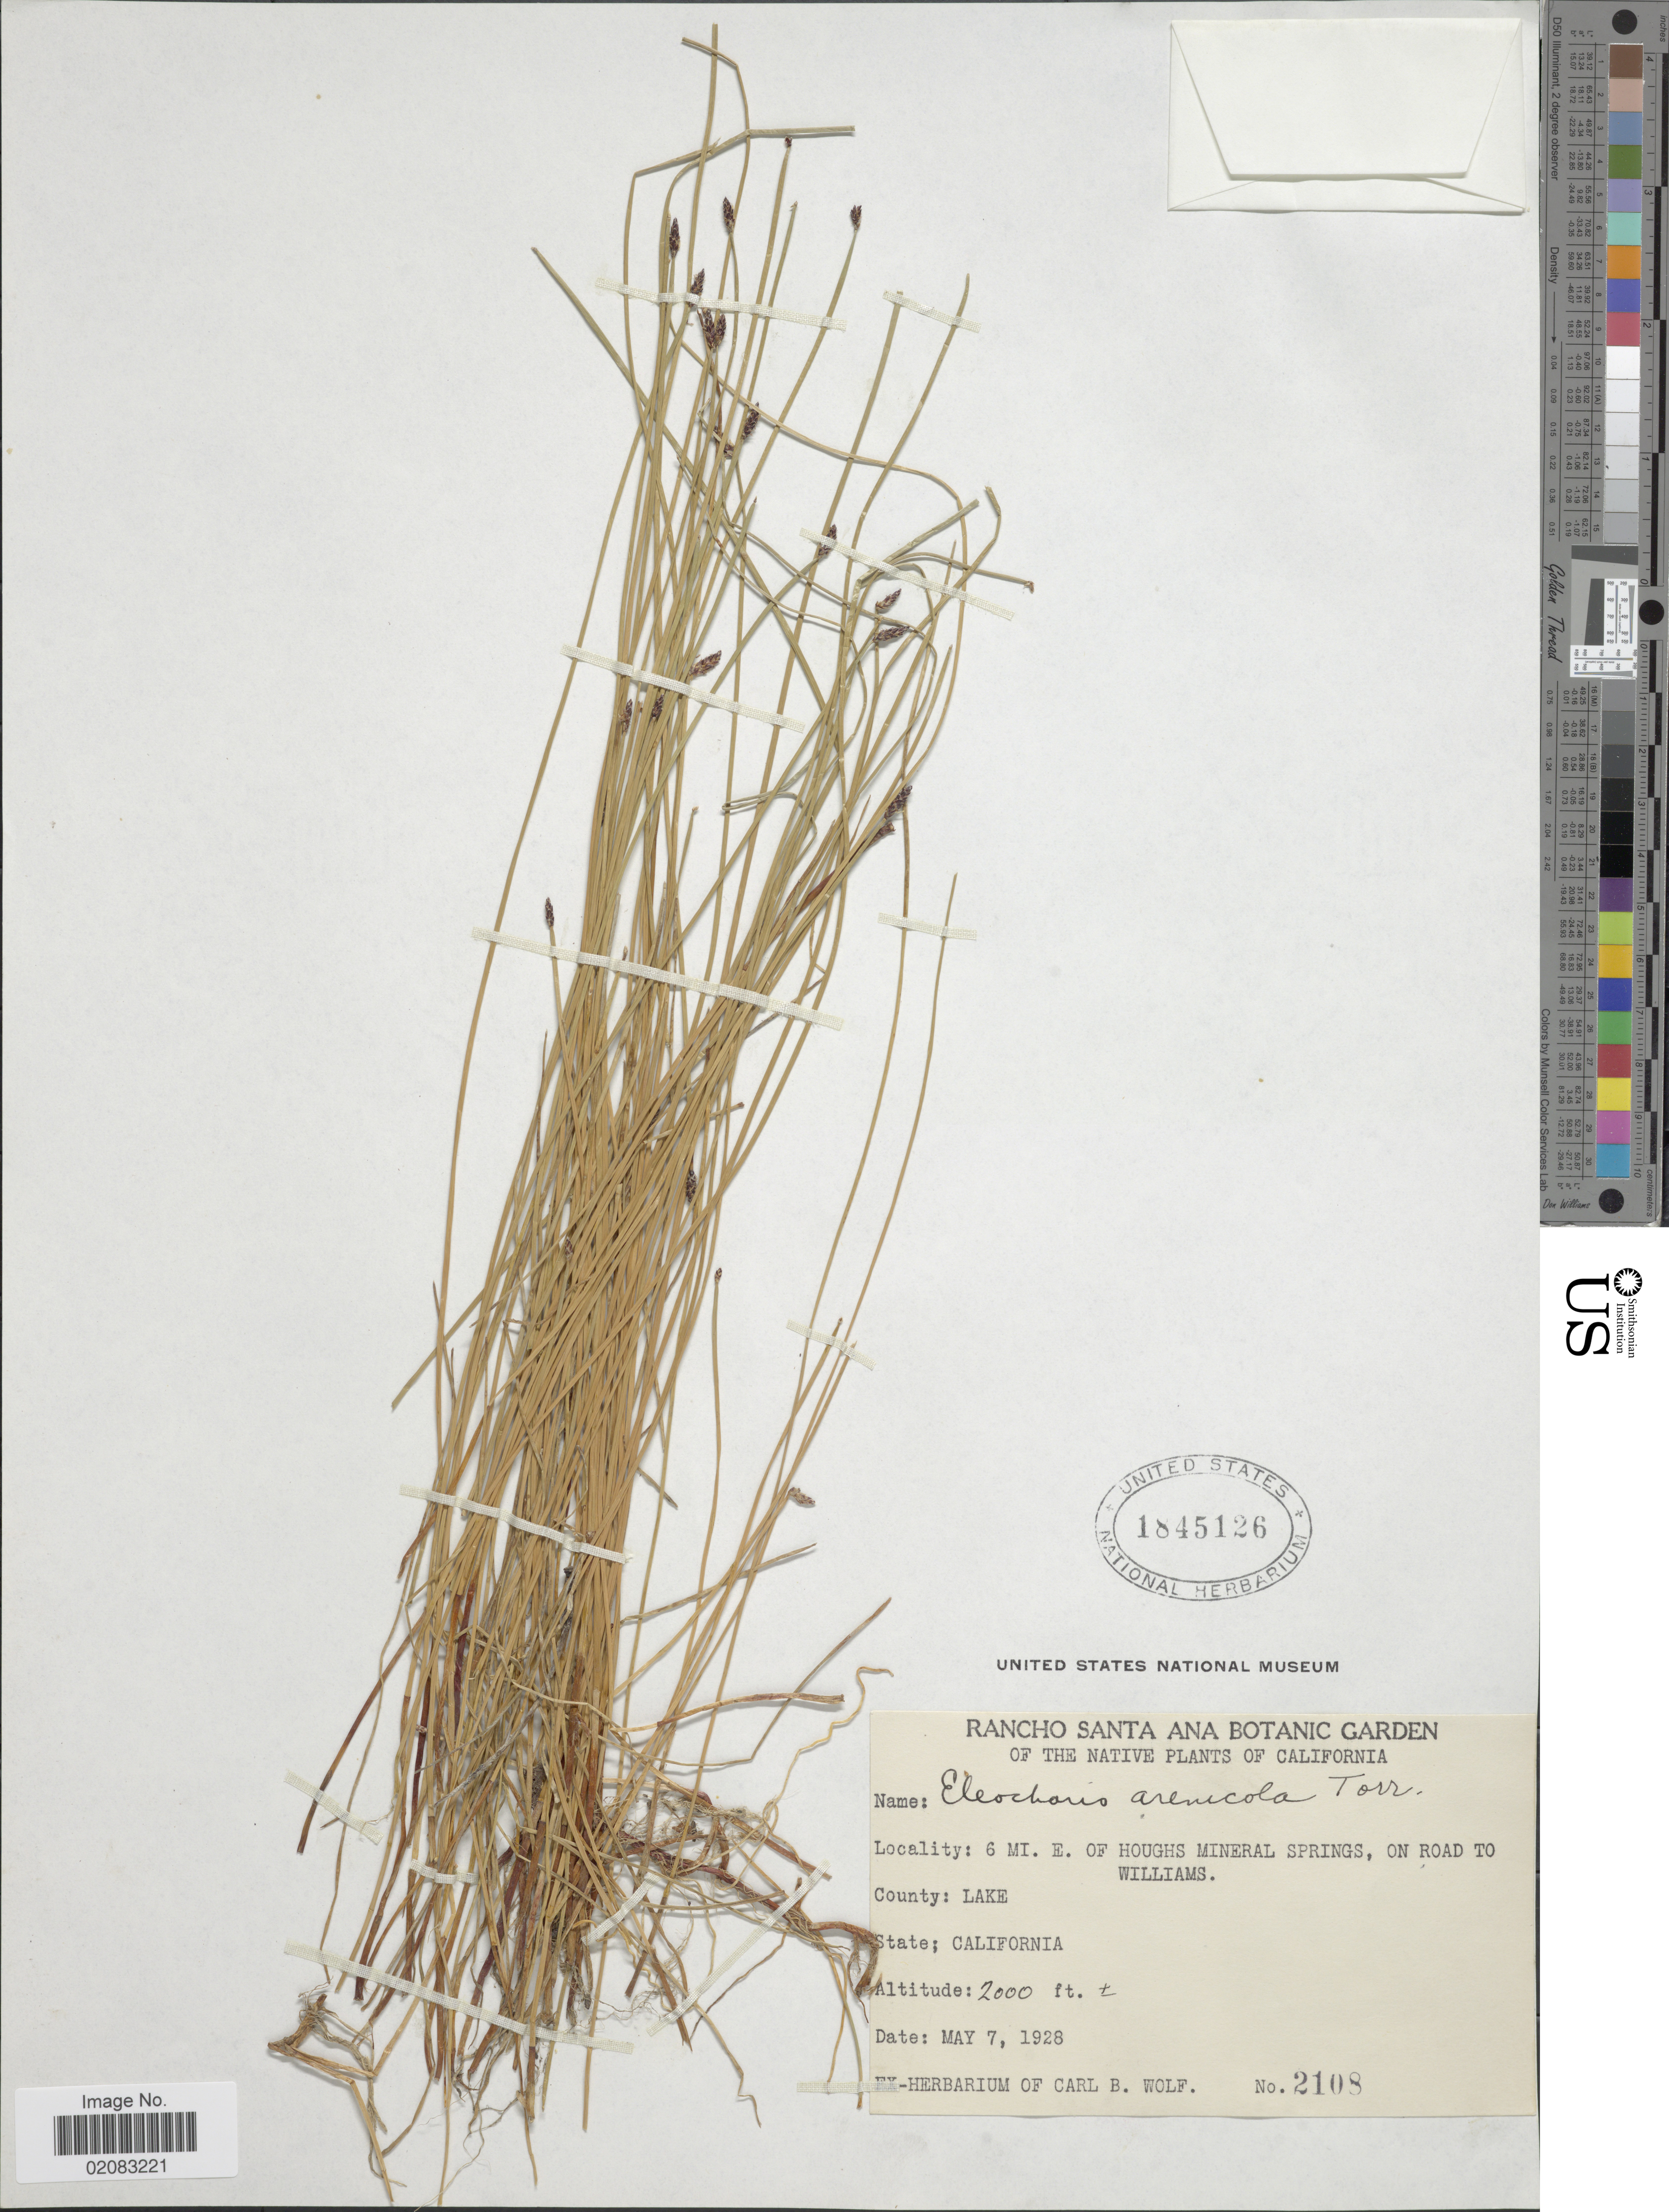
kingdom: Plantae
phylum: Tracheophyta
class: Liliopsida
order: Poales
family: Cyperaceae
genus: Eleocharis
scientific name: Eleocharis parishii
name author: Britton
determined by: Strong, Mark T., (BOT), Smithsonian Institution - National Museum of Natural History (UNITED STATES)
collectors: ex herb. Carl B. Wolf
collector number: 2108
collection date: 1928-05-07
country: United States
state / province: California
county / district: Lake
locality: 6 mi. E. of Houghs Mineral Springs, On Road to Williams, County: Lake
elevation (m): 610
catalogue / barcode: US 1845126